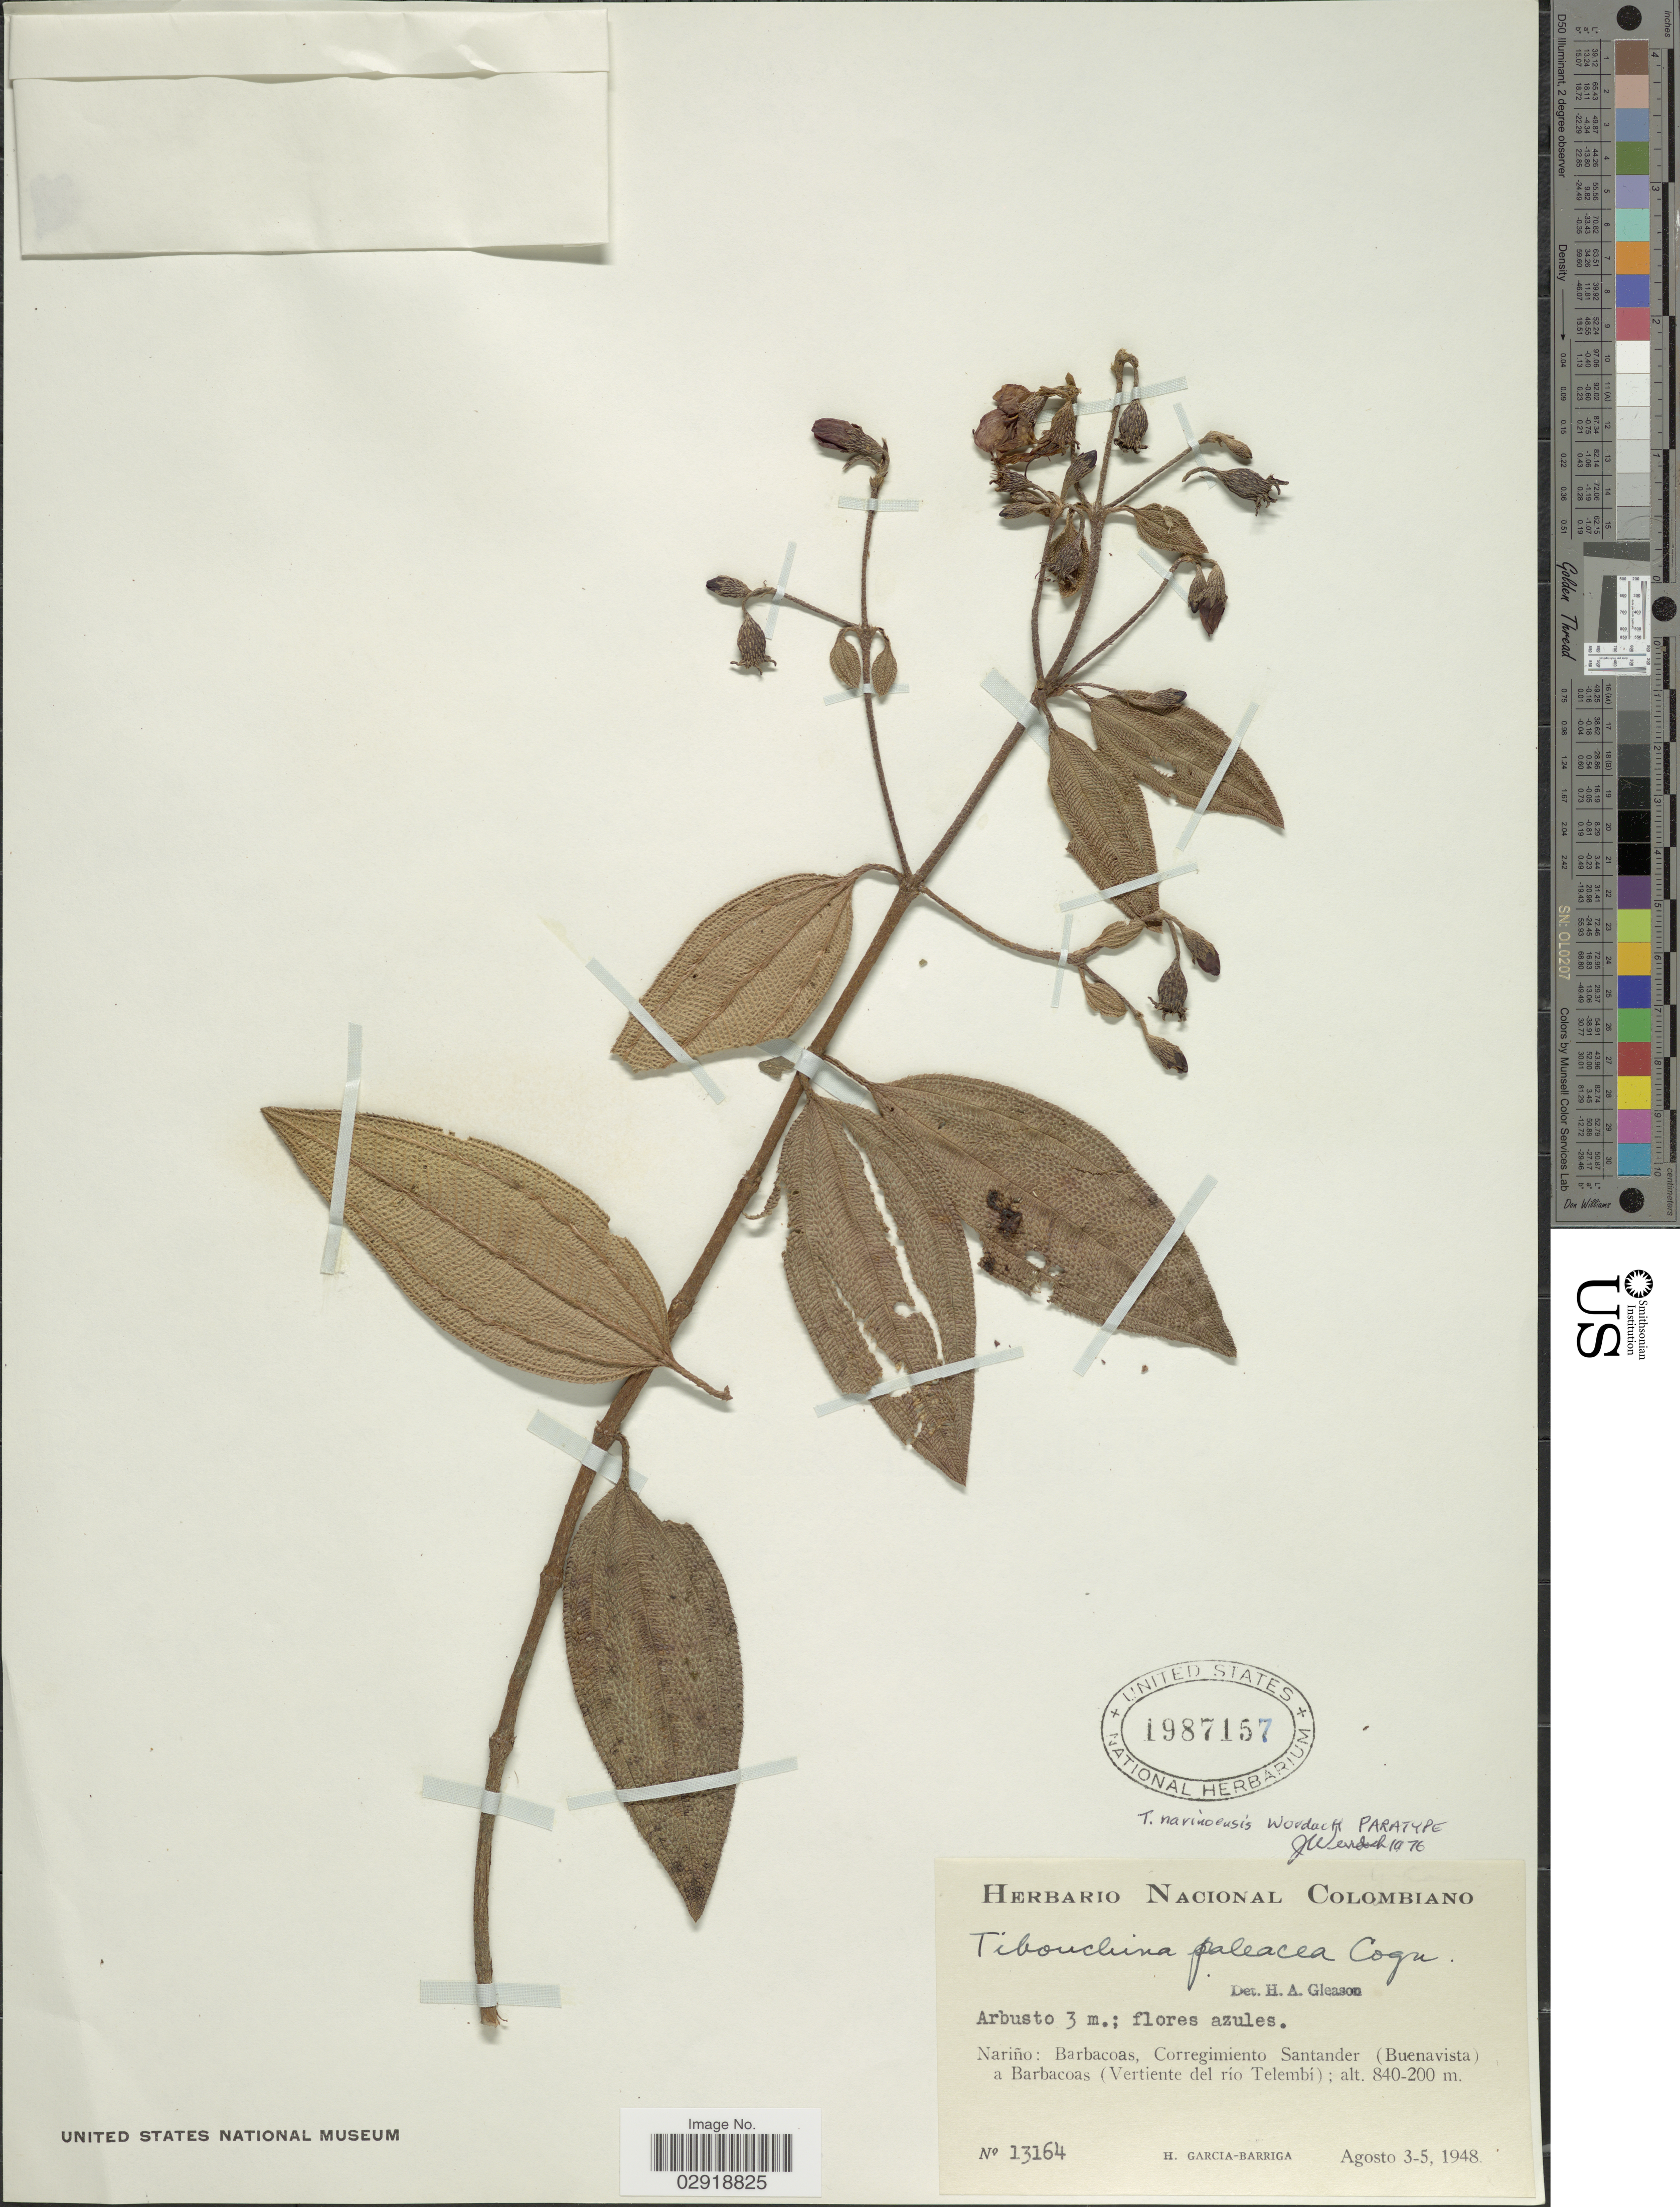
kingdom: Plantae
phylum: Tracheophyta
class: Magnoliopsida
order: Myrtales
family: Melastomataceae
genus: Andesanthus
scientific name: Andesanthus narinoensis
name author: (Wurdack) P.J.F. Guim. & Michelang.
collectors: H. García Barriga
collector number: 13164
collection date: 1948-08-03/1948-08-05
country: Colombia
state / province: Nariño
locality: Barbacoas, Corregimiento Santander (Buenavista) a Barbacoas (Vertiente del río Telembí).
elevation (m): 200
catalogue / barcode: US 1987157